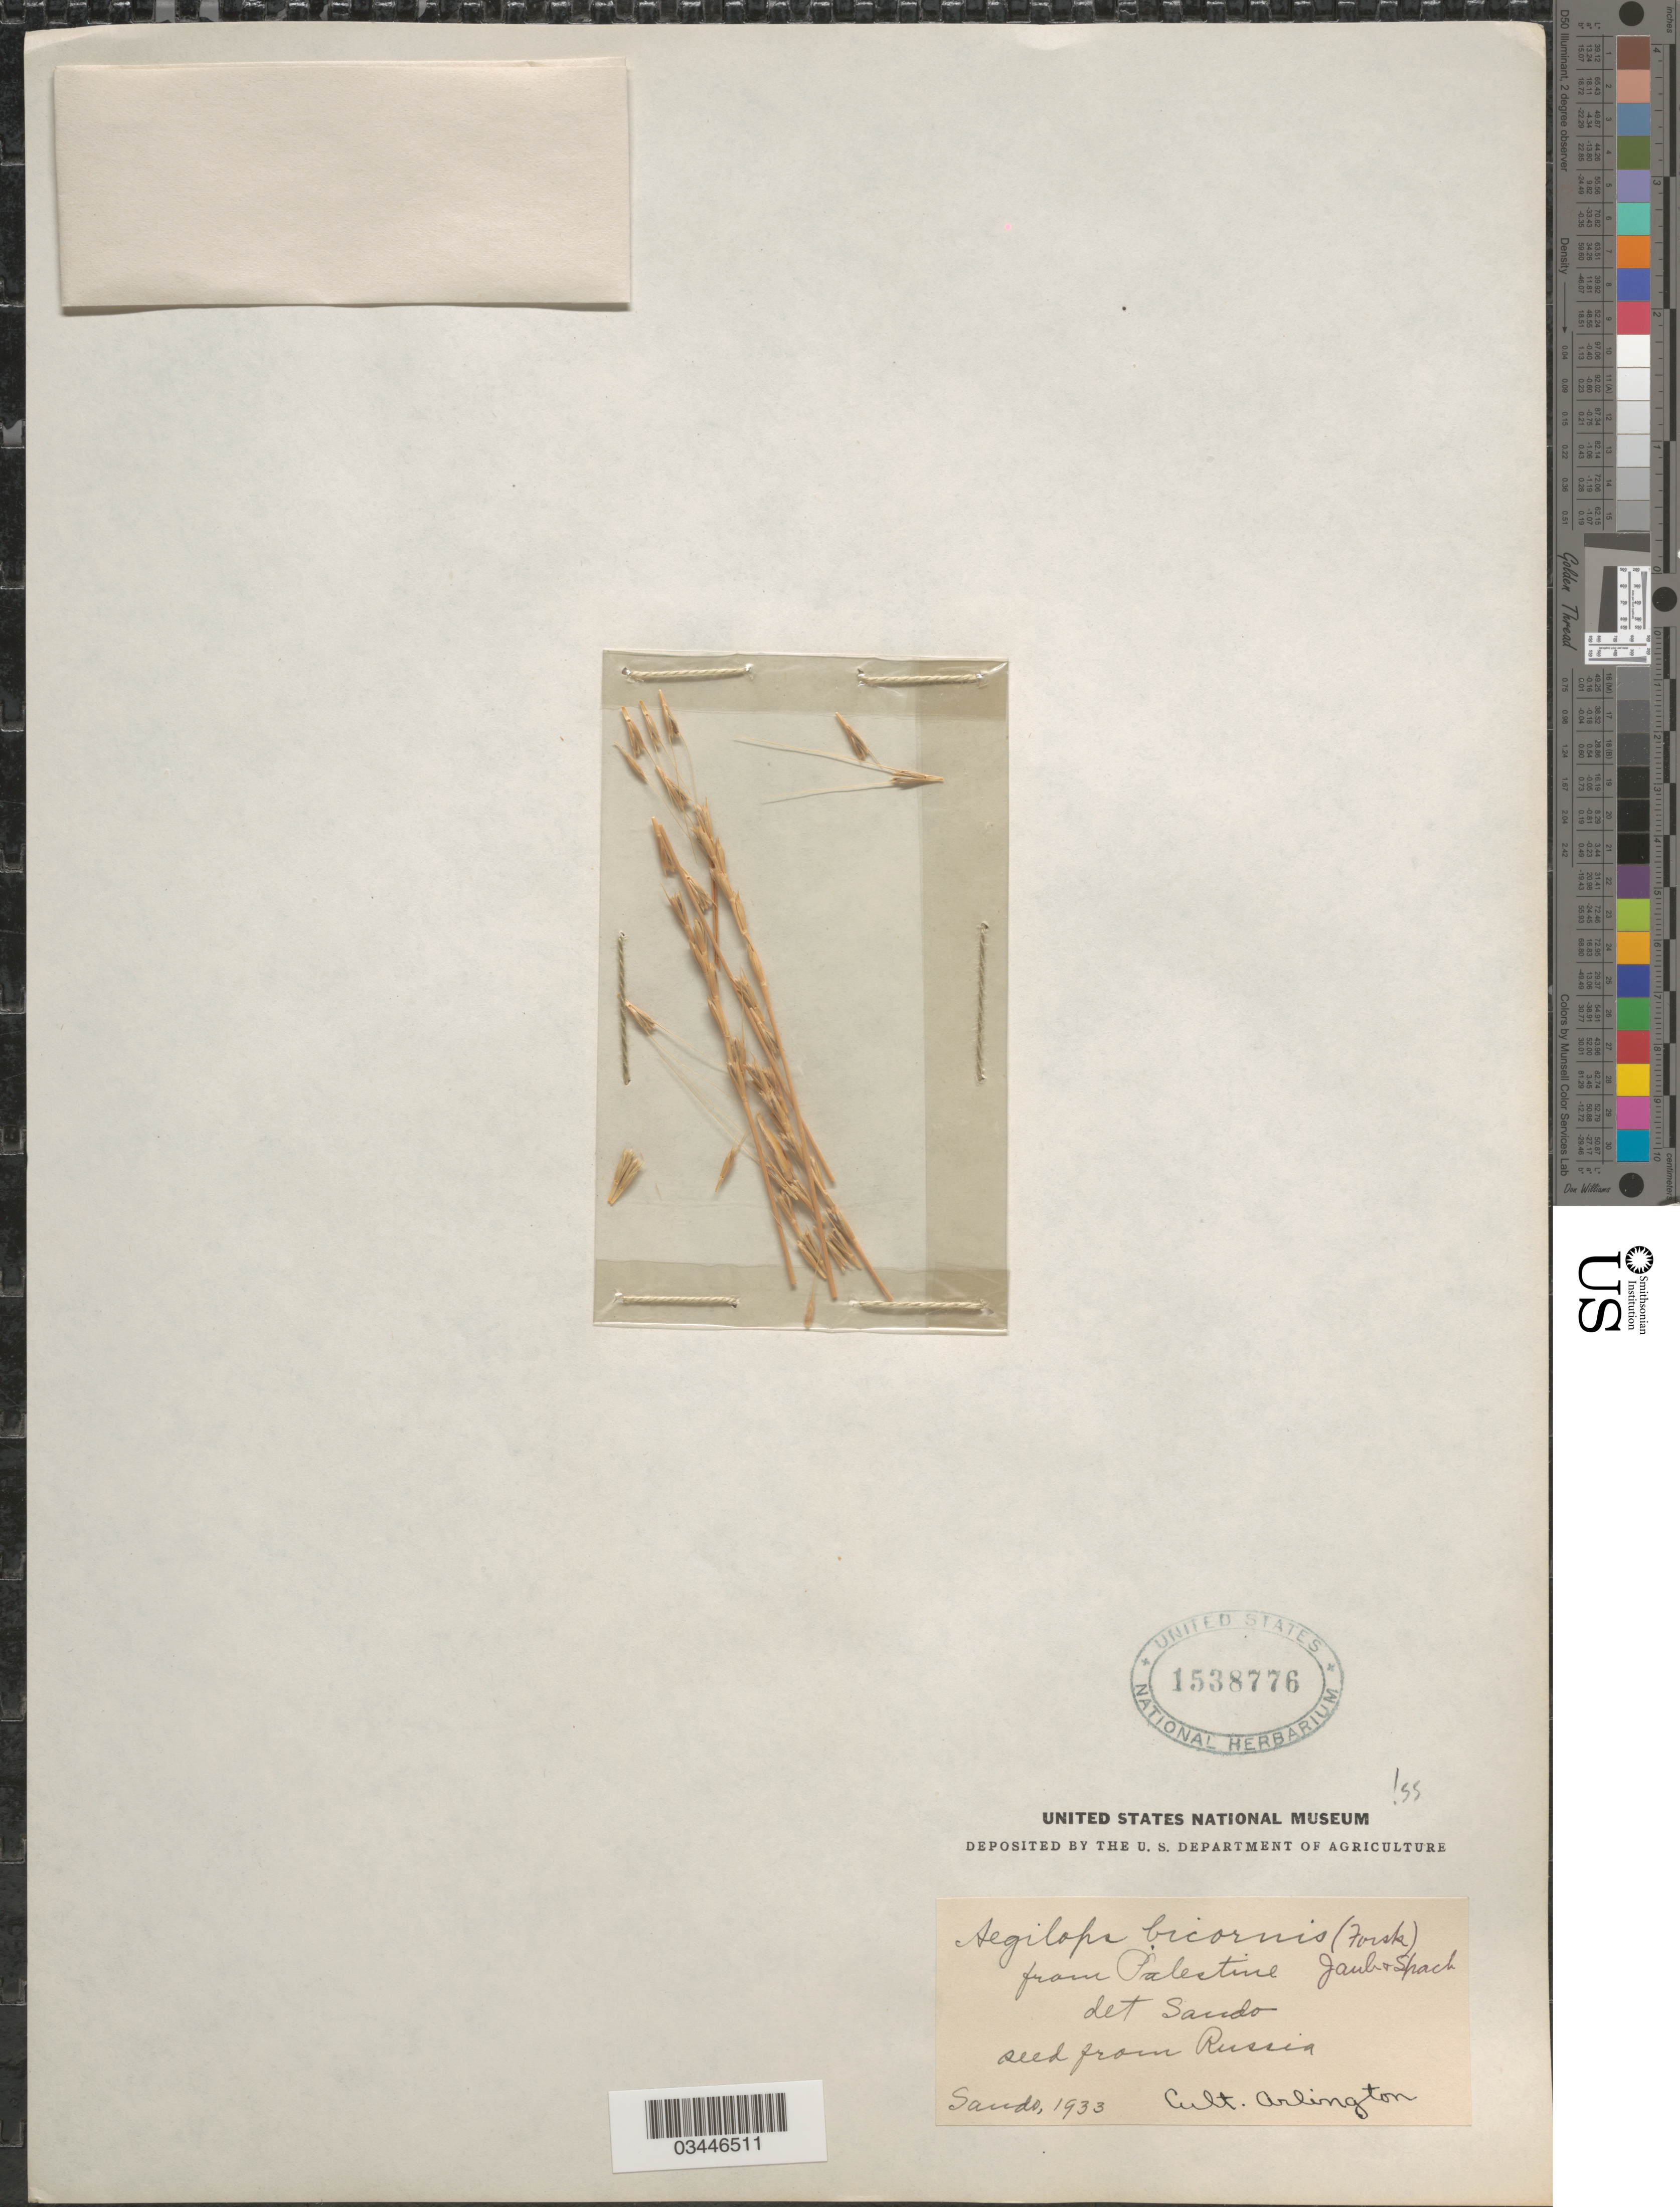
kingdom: Plantae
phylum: Tracheophyta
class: Liliopsida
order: Poales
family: Poaceae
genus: Aegilops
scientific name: Aegilops bicornis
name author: (Forssk.) Jaub. & Spach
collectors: -. Sando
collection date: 1933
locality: Cult. Arlington.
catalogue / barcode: US 1538776